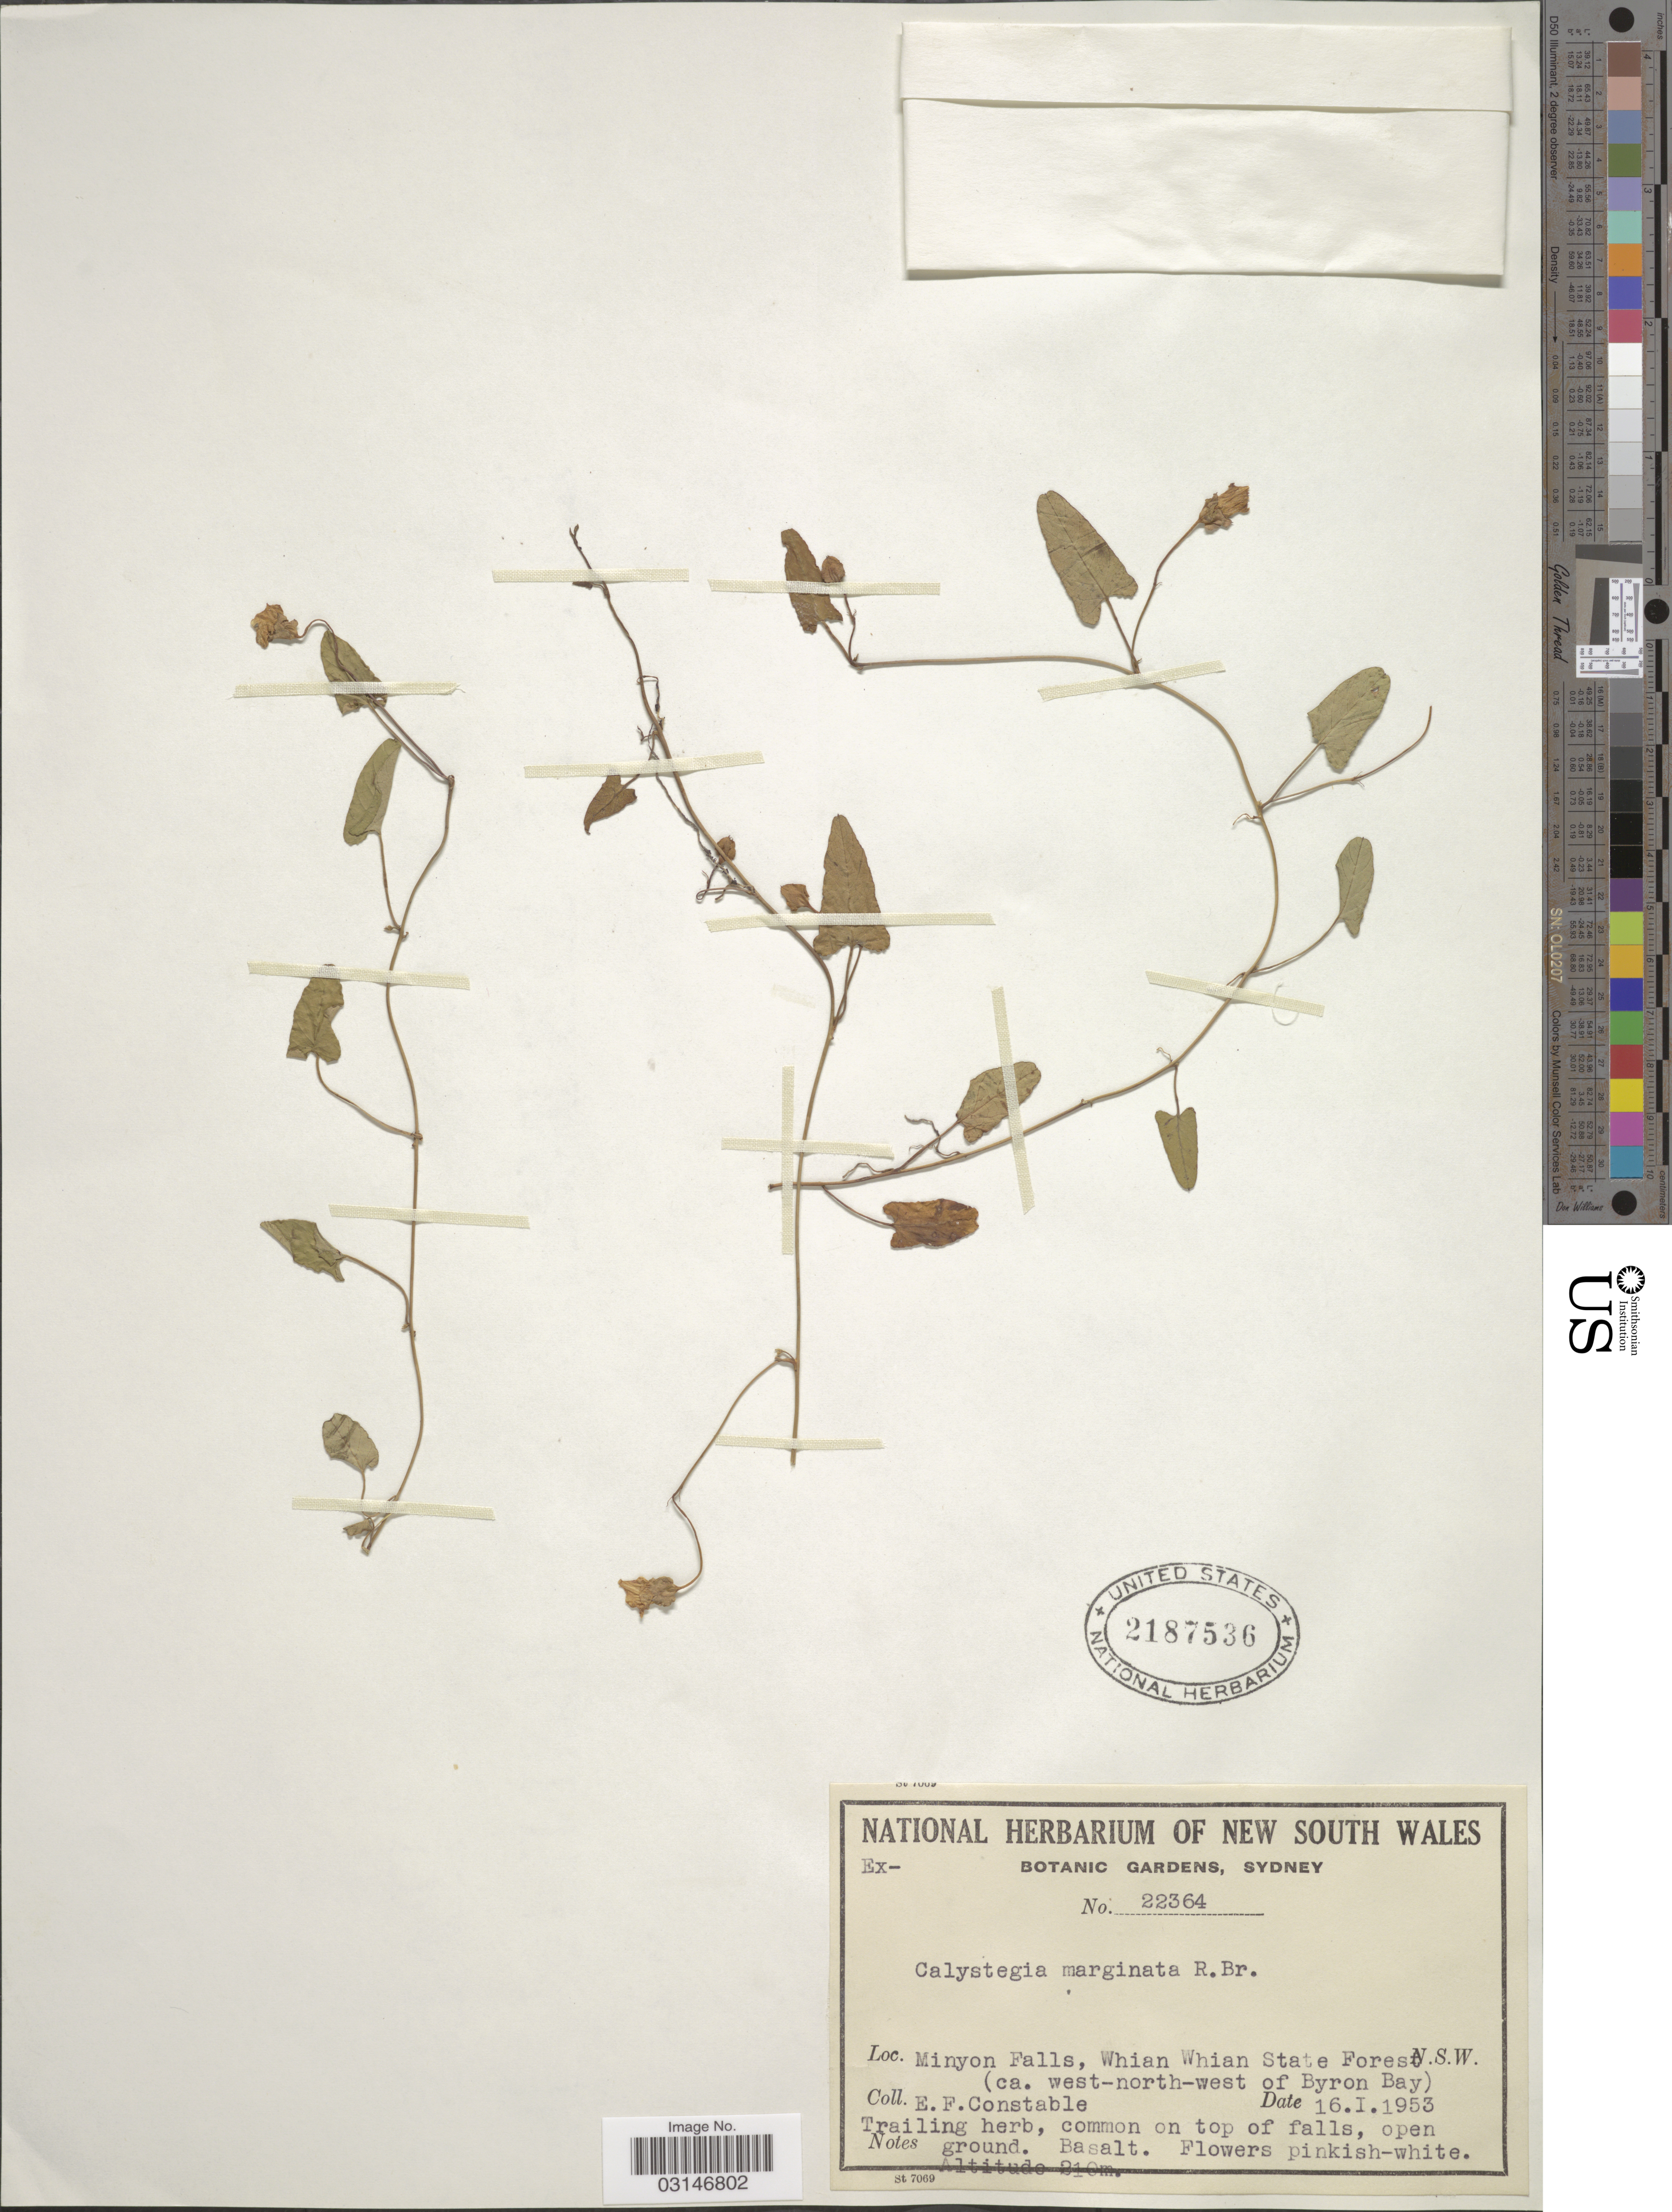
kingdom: Plantae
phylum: Tracheophyta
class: Magnoliopsida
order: Solanales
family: Convolvulaceae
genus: Calystegia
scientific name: Calystegia marginata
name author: R. Br.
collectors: E. F. Constable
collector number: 22364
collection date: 1953-01-16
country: Australia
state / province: New South Wales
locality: Minyon Falls, Whian Whian State Forest (ca. west-north-west of Byron Bay).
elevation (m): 210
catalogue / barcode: US 2187536